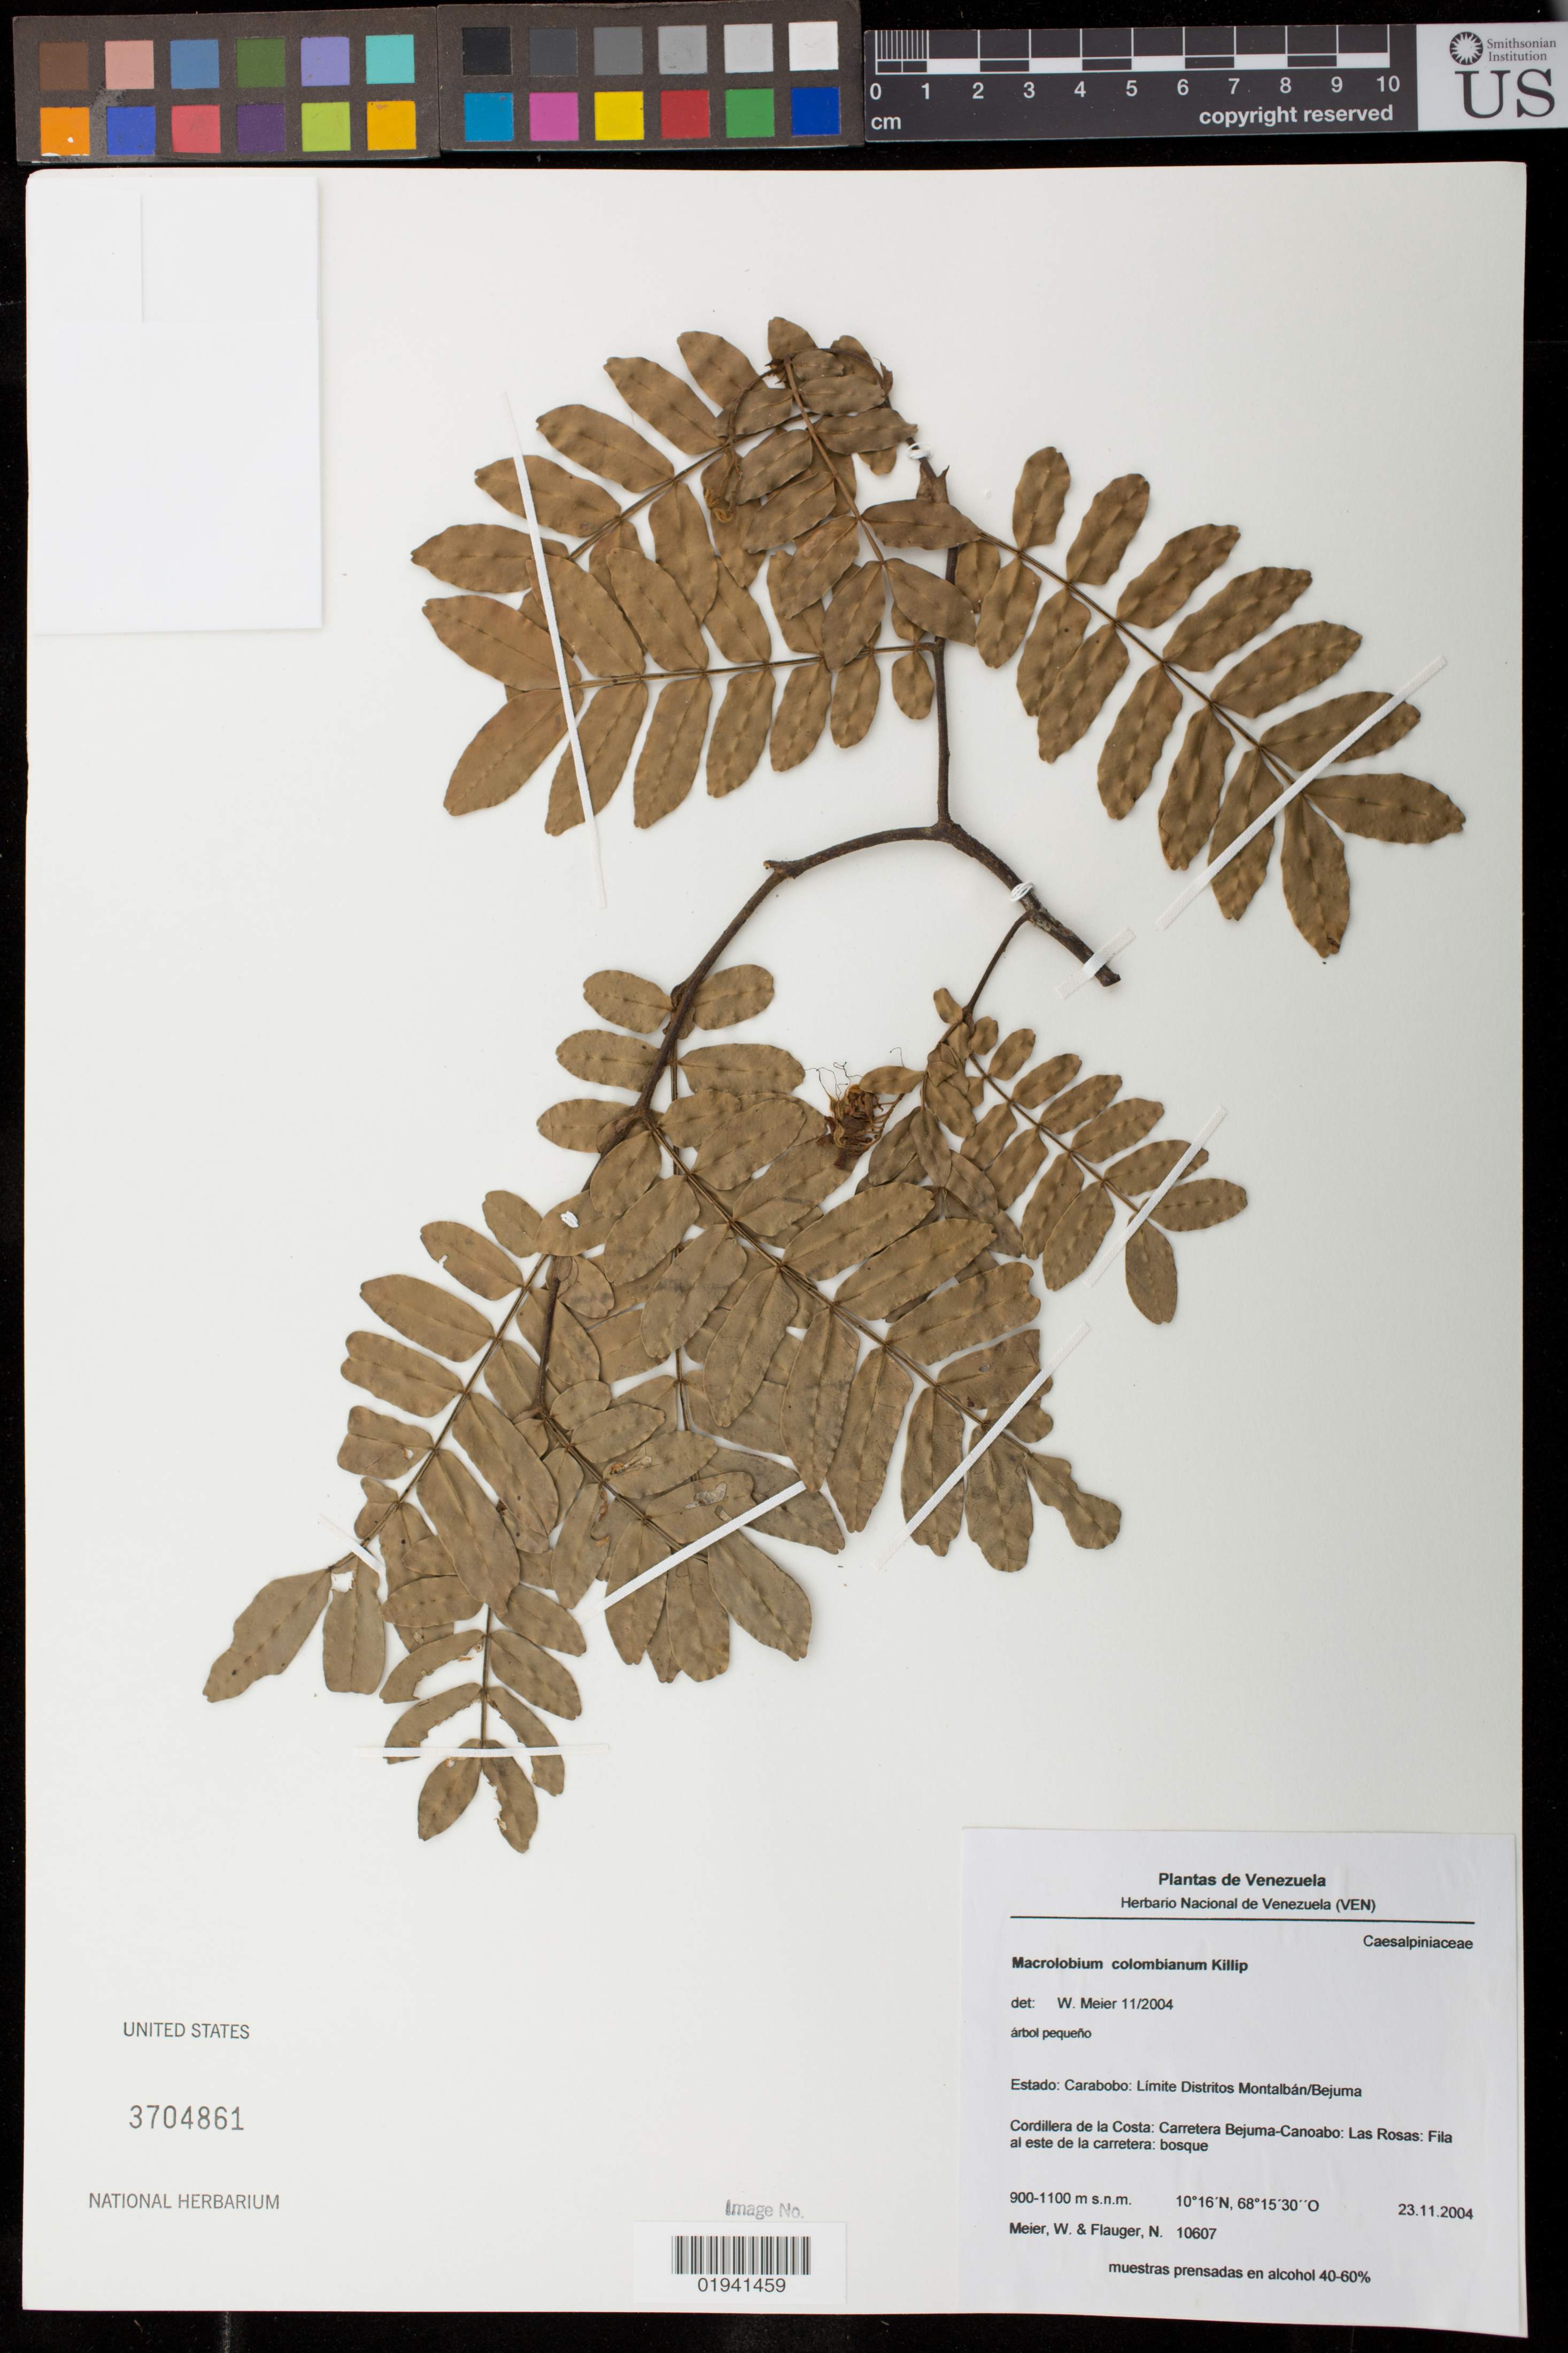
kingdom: Plantae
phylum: Tracheophyta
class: Magnoliopsida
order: Fabales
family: Fabaceae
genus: Macrolobium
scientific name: Macrolobium colombianum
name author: (Britton & Killip) Killip ex L. Uribe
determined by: Meier, Winfried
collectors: W. Meier & N. Flauger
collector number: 10607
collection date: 2004-11-23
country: Venezuela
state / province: Carabobo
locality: Limite Distritos Montalban/Bejuma, Cordillera de la Costa: Carretera Bejuma-Canoabo: Las Rosas: Fila al este de la carretera.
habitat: bosque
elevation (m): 900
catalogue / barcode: US 3704861